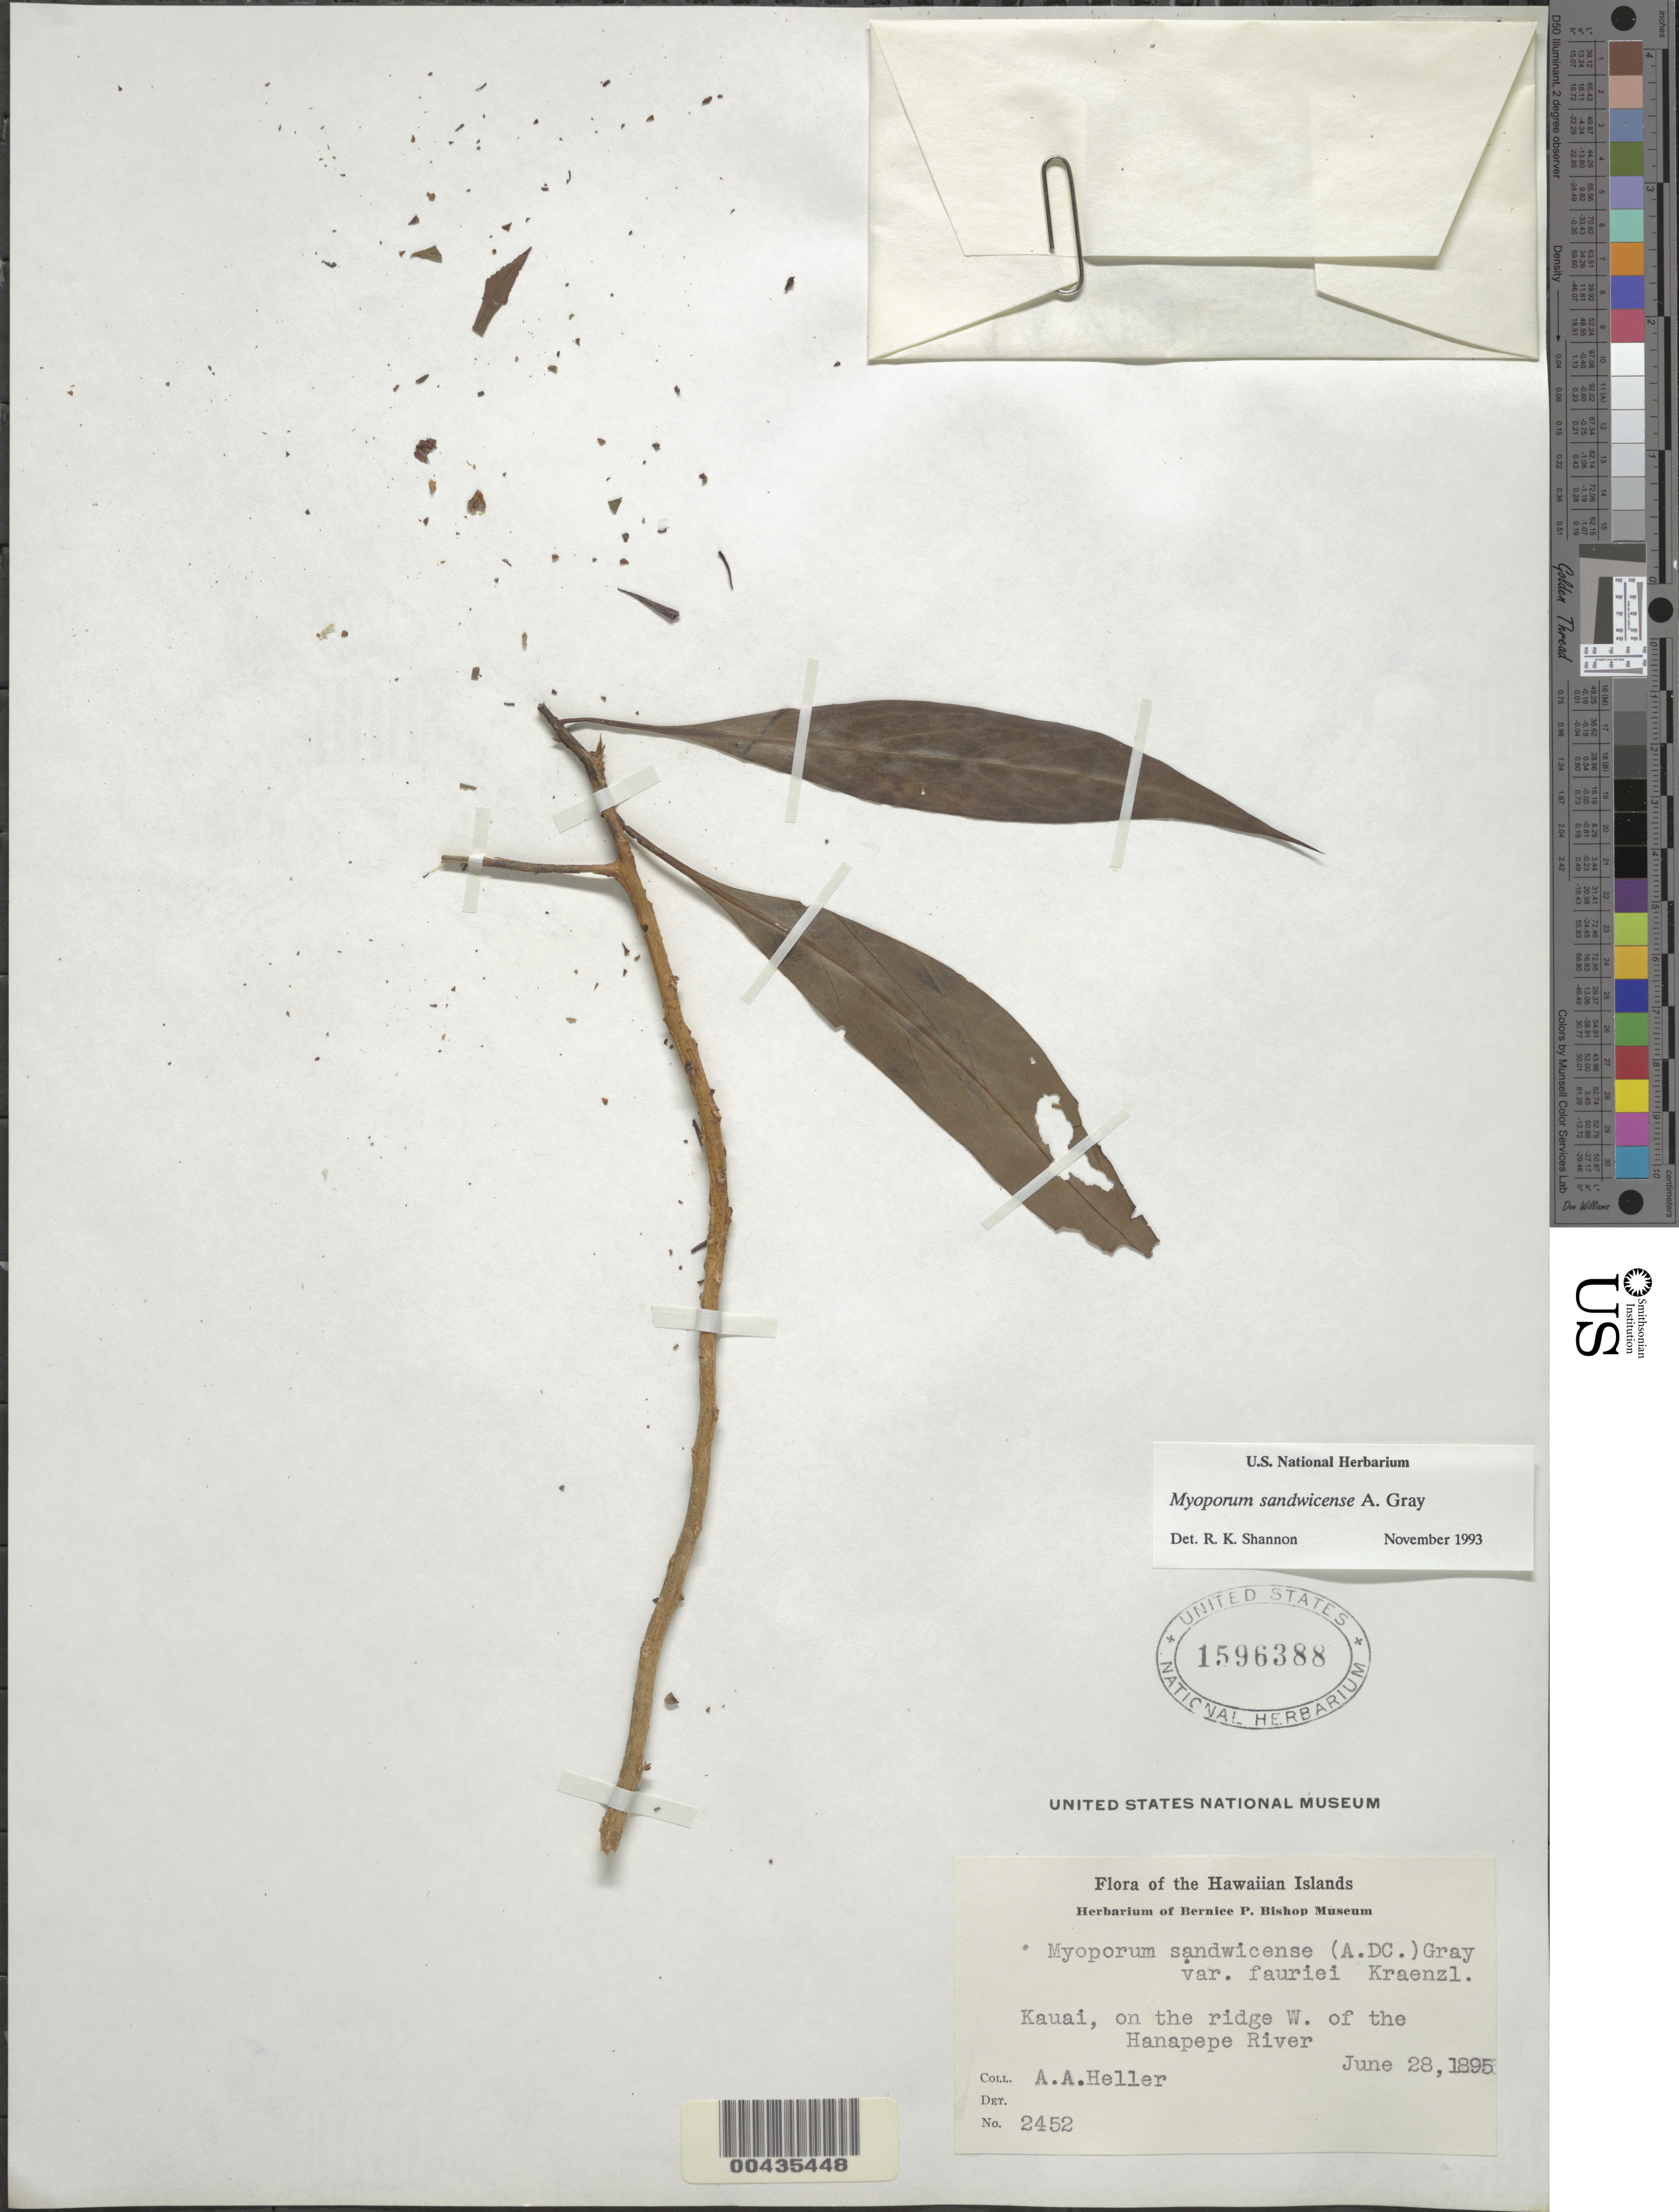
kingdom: Plantae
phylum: Tracheophyta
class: Magnoliopsida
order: Lamiales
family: Scrophulariaceae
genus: Myoporum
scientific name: Myoporum sandwicense subsp. sandwicense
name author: A. Gray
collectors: A. A. Heller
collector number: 2452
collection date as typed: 28 Jun 1895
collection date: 1895-06-28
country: United States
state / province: Hawaii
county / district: Kauai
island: Kaua'i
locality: on the ridge W of the Hanapepe River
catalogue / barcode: US 1596388